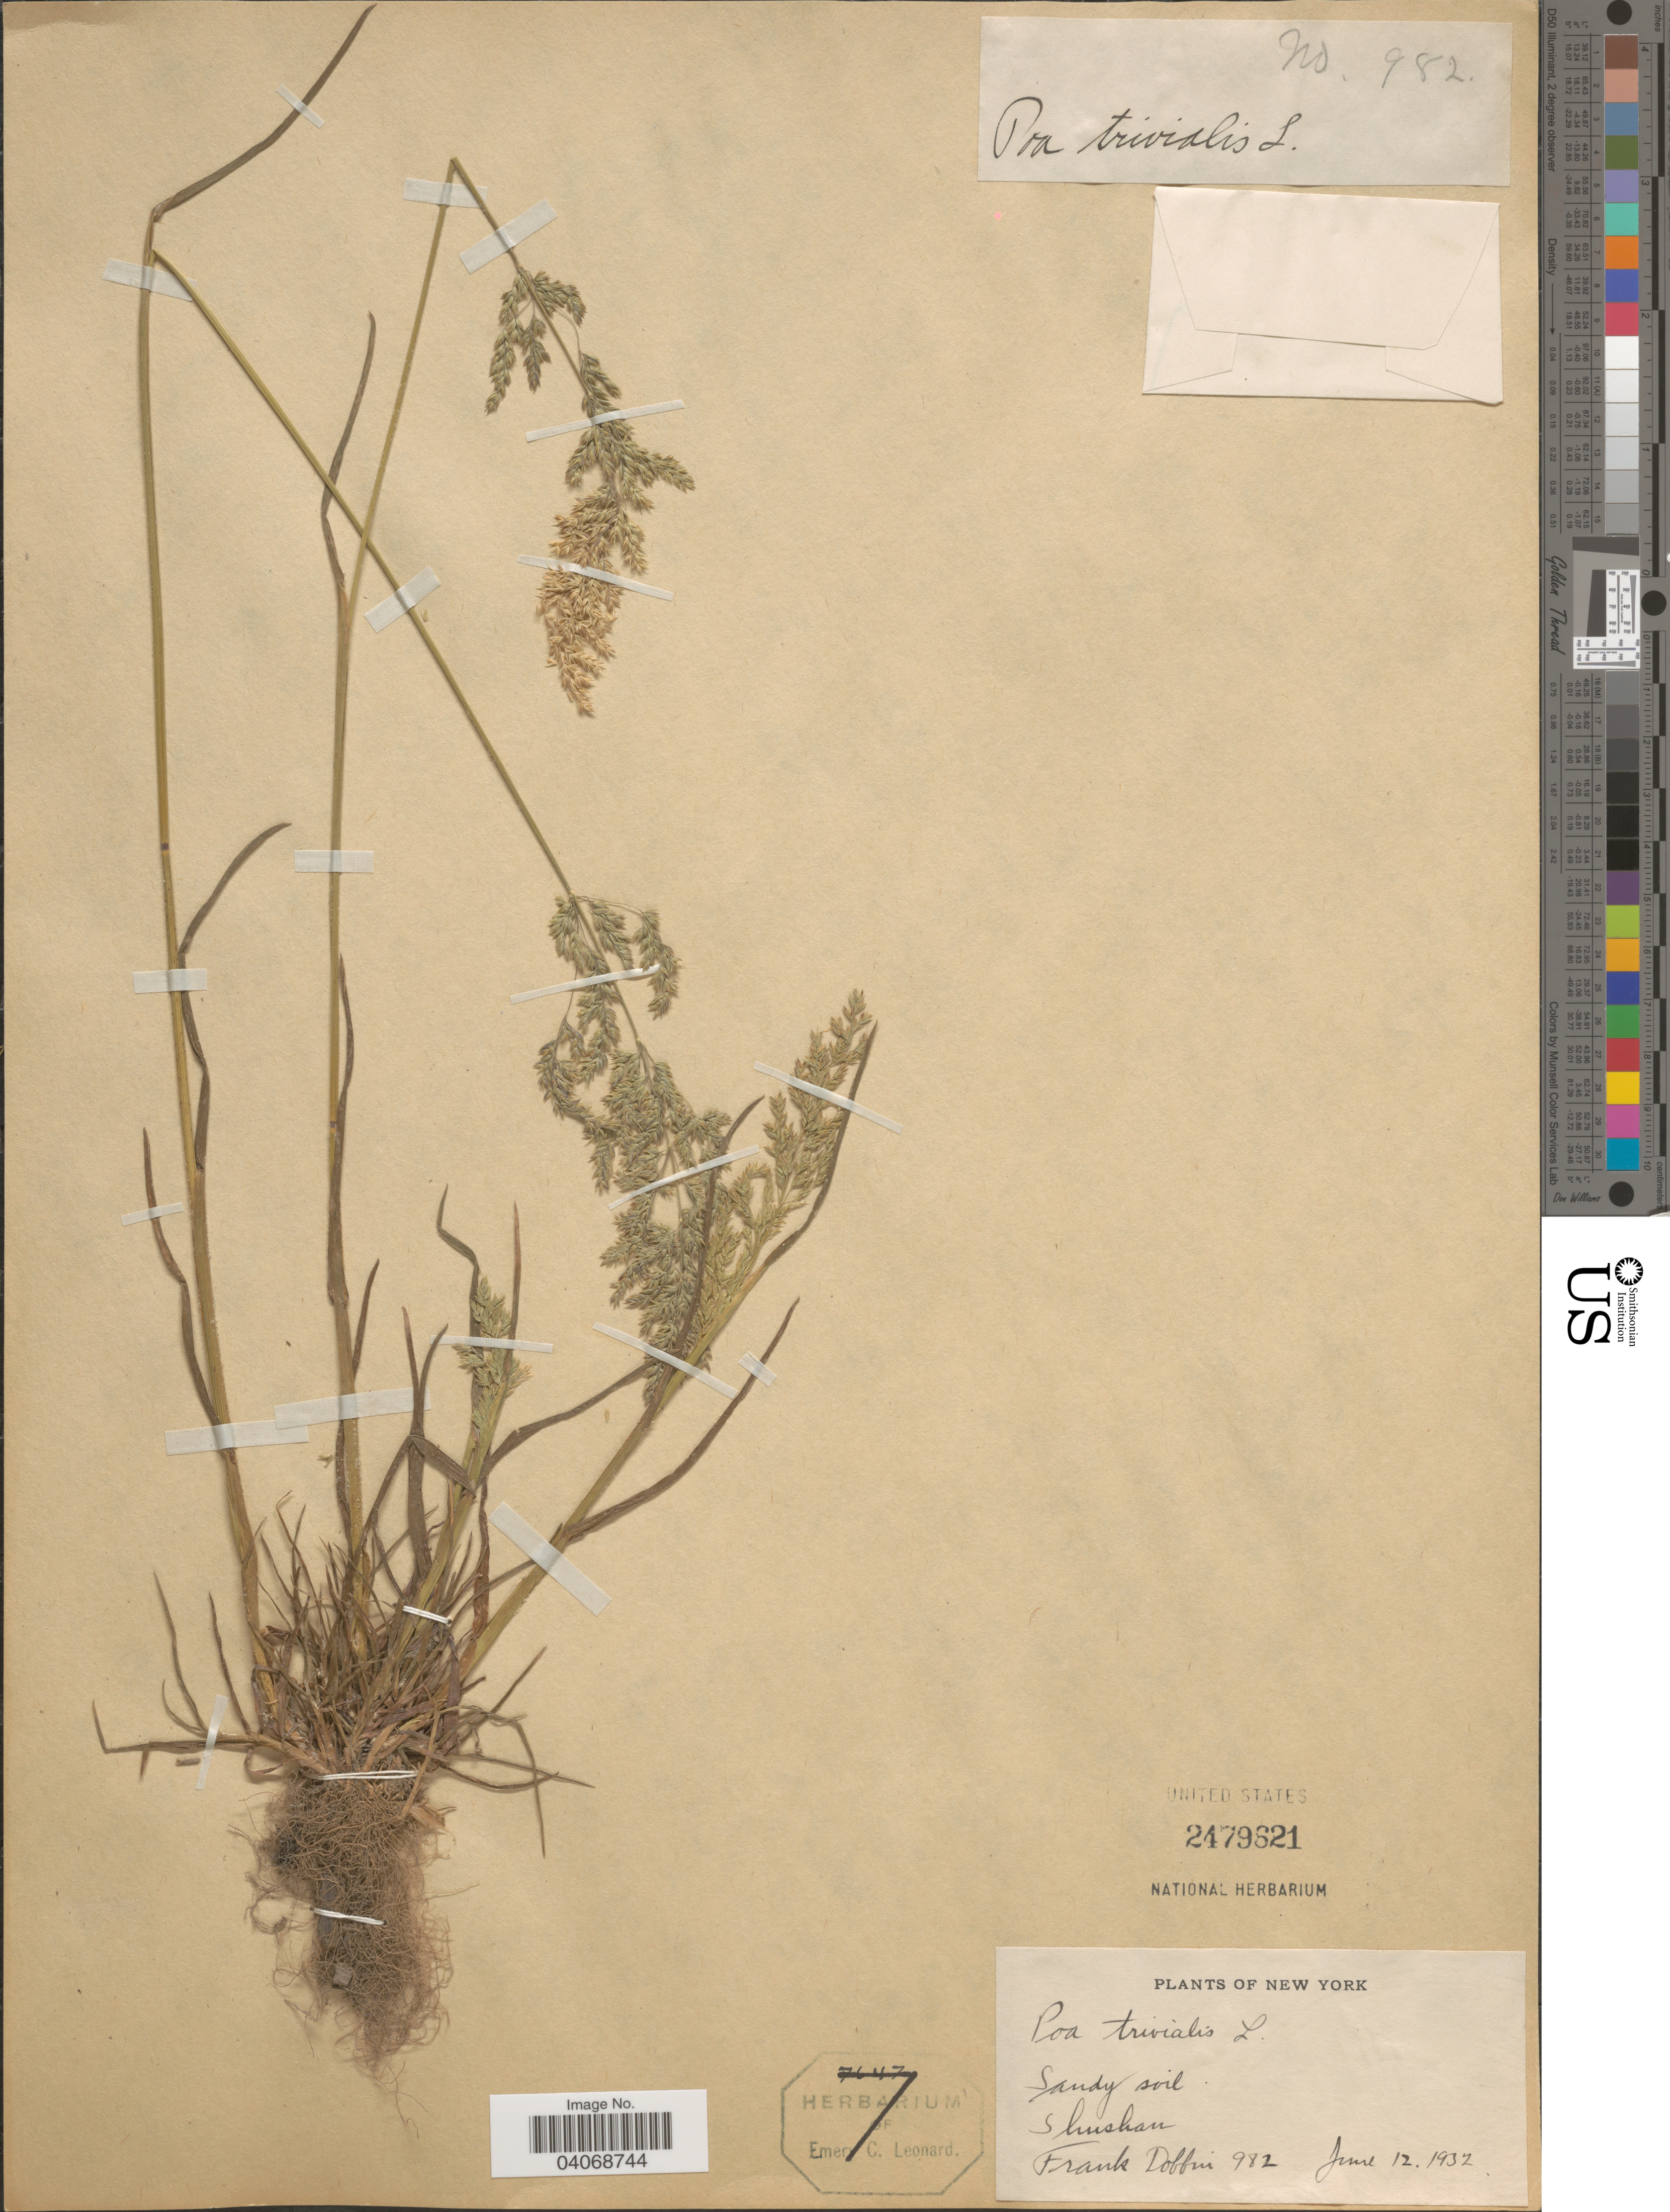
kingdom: Plantae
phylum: Tracheophyta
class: Liliopsida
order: Poales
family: Poaceae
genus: Poa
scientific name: Poa trivialis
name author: L.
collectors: F. Dobbin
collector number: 982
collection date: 1932-06-12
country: United States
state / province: New York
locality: Shushan.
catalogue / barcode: US 2479621